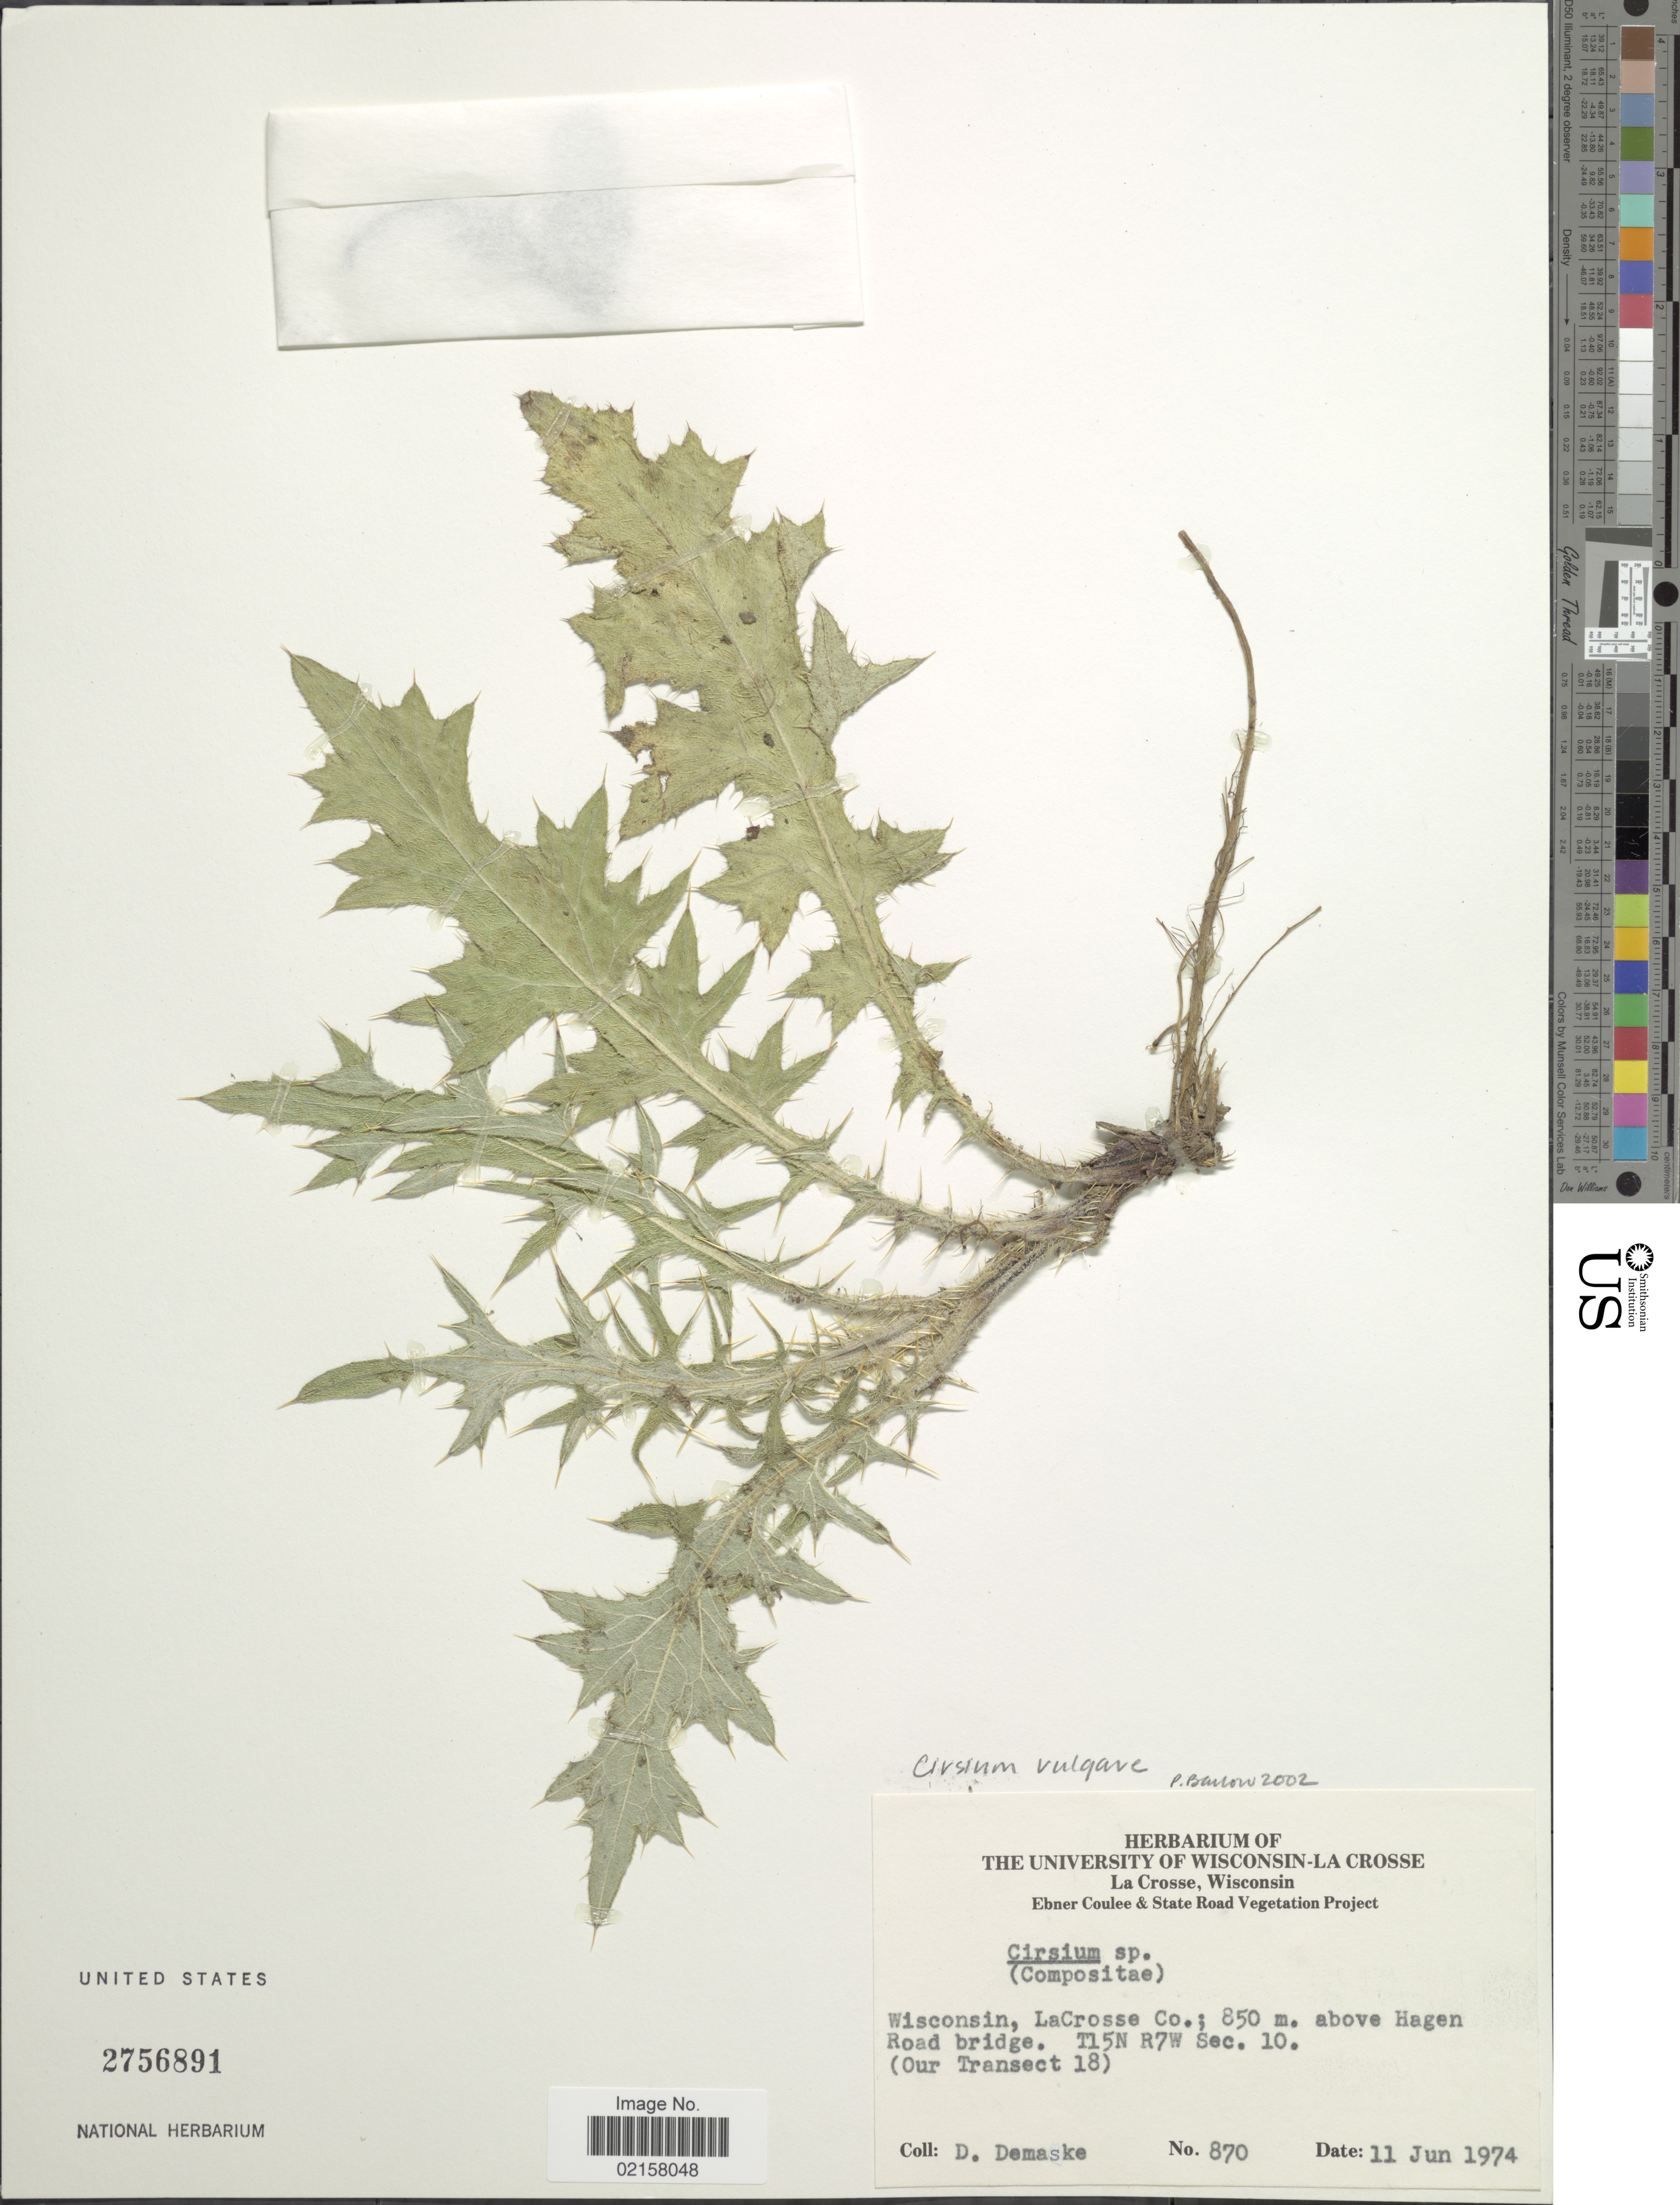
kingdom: Plantae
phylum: Tracheophyta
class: Magnoliopsida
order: Asterales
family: Asteraceae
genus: Cirsium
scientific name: Cirsium vulgare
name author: (Savi) Ten.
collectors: D. Demaske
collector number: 870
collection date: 1974-06-11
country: United States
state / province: Wisconsin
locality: LaCrosse Co.; above Hagen Road bridge, T15N R7W Sec. 10 (Our Transect 18), Ebner Coulee & State Road Vegetation.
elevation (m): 850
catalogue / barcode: US 2756891